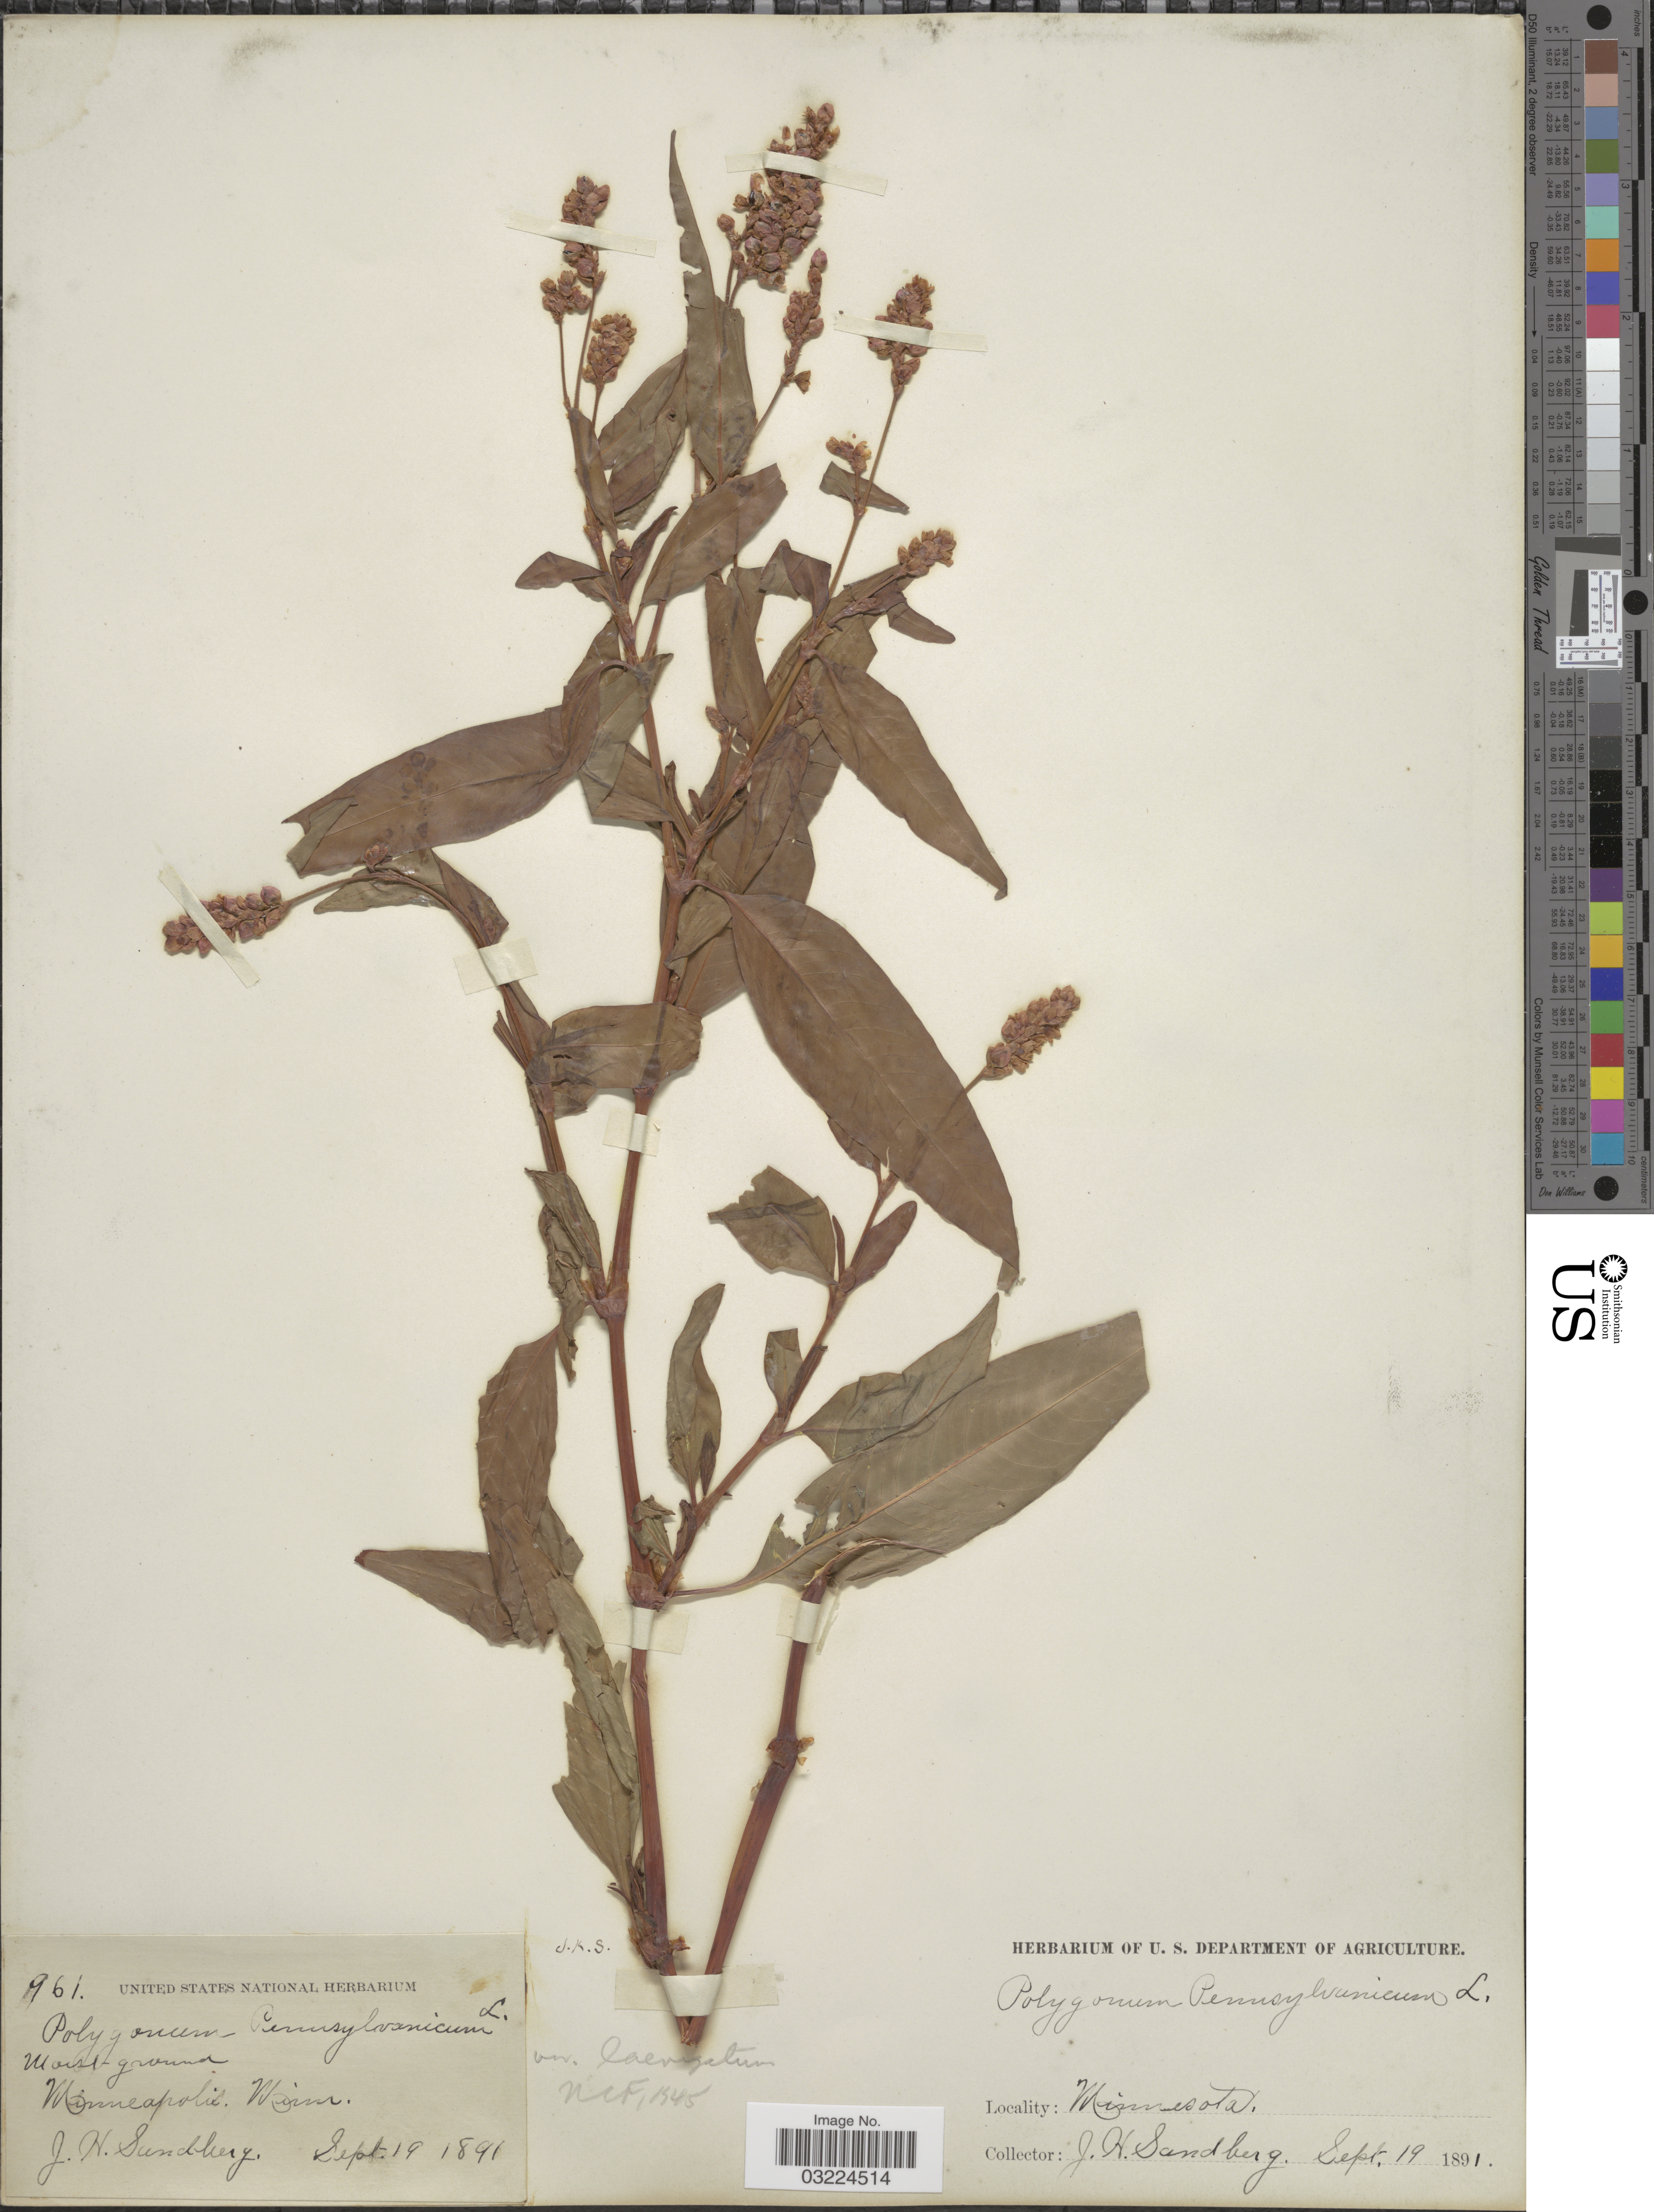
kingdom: Plantae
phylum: Tracheophyta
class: Magnoliopsida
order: Caryophyllales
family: Polygonaceae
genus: Persicaria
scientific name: Persicaria pensylvanica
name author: (L.) M. Gómez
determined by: Atha, D. E.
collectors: J. H. Sandberg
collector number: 961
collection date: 1891-09-19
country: United States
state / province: Minnesota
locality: Minneapolis.